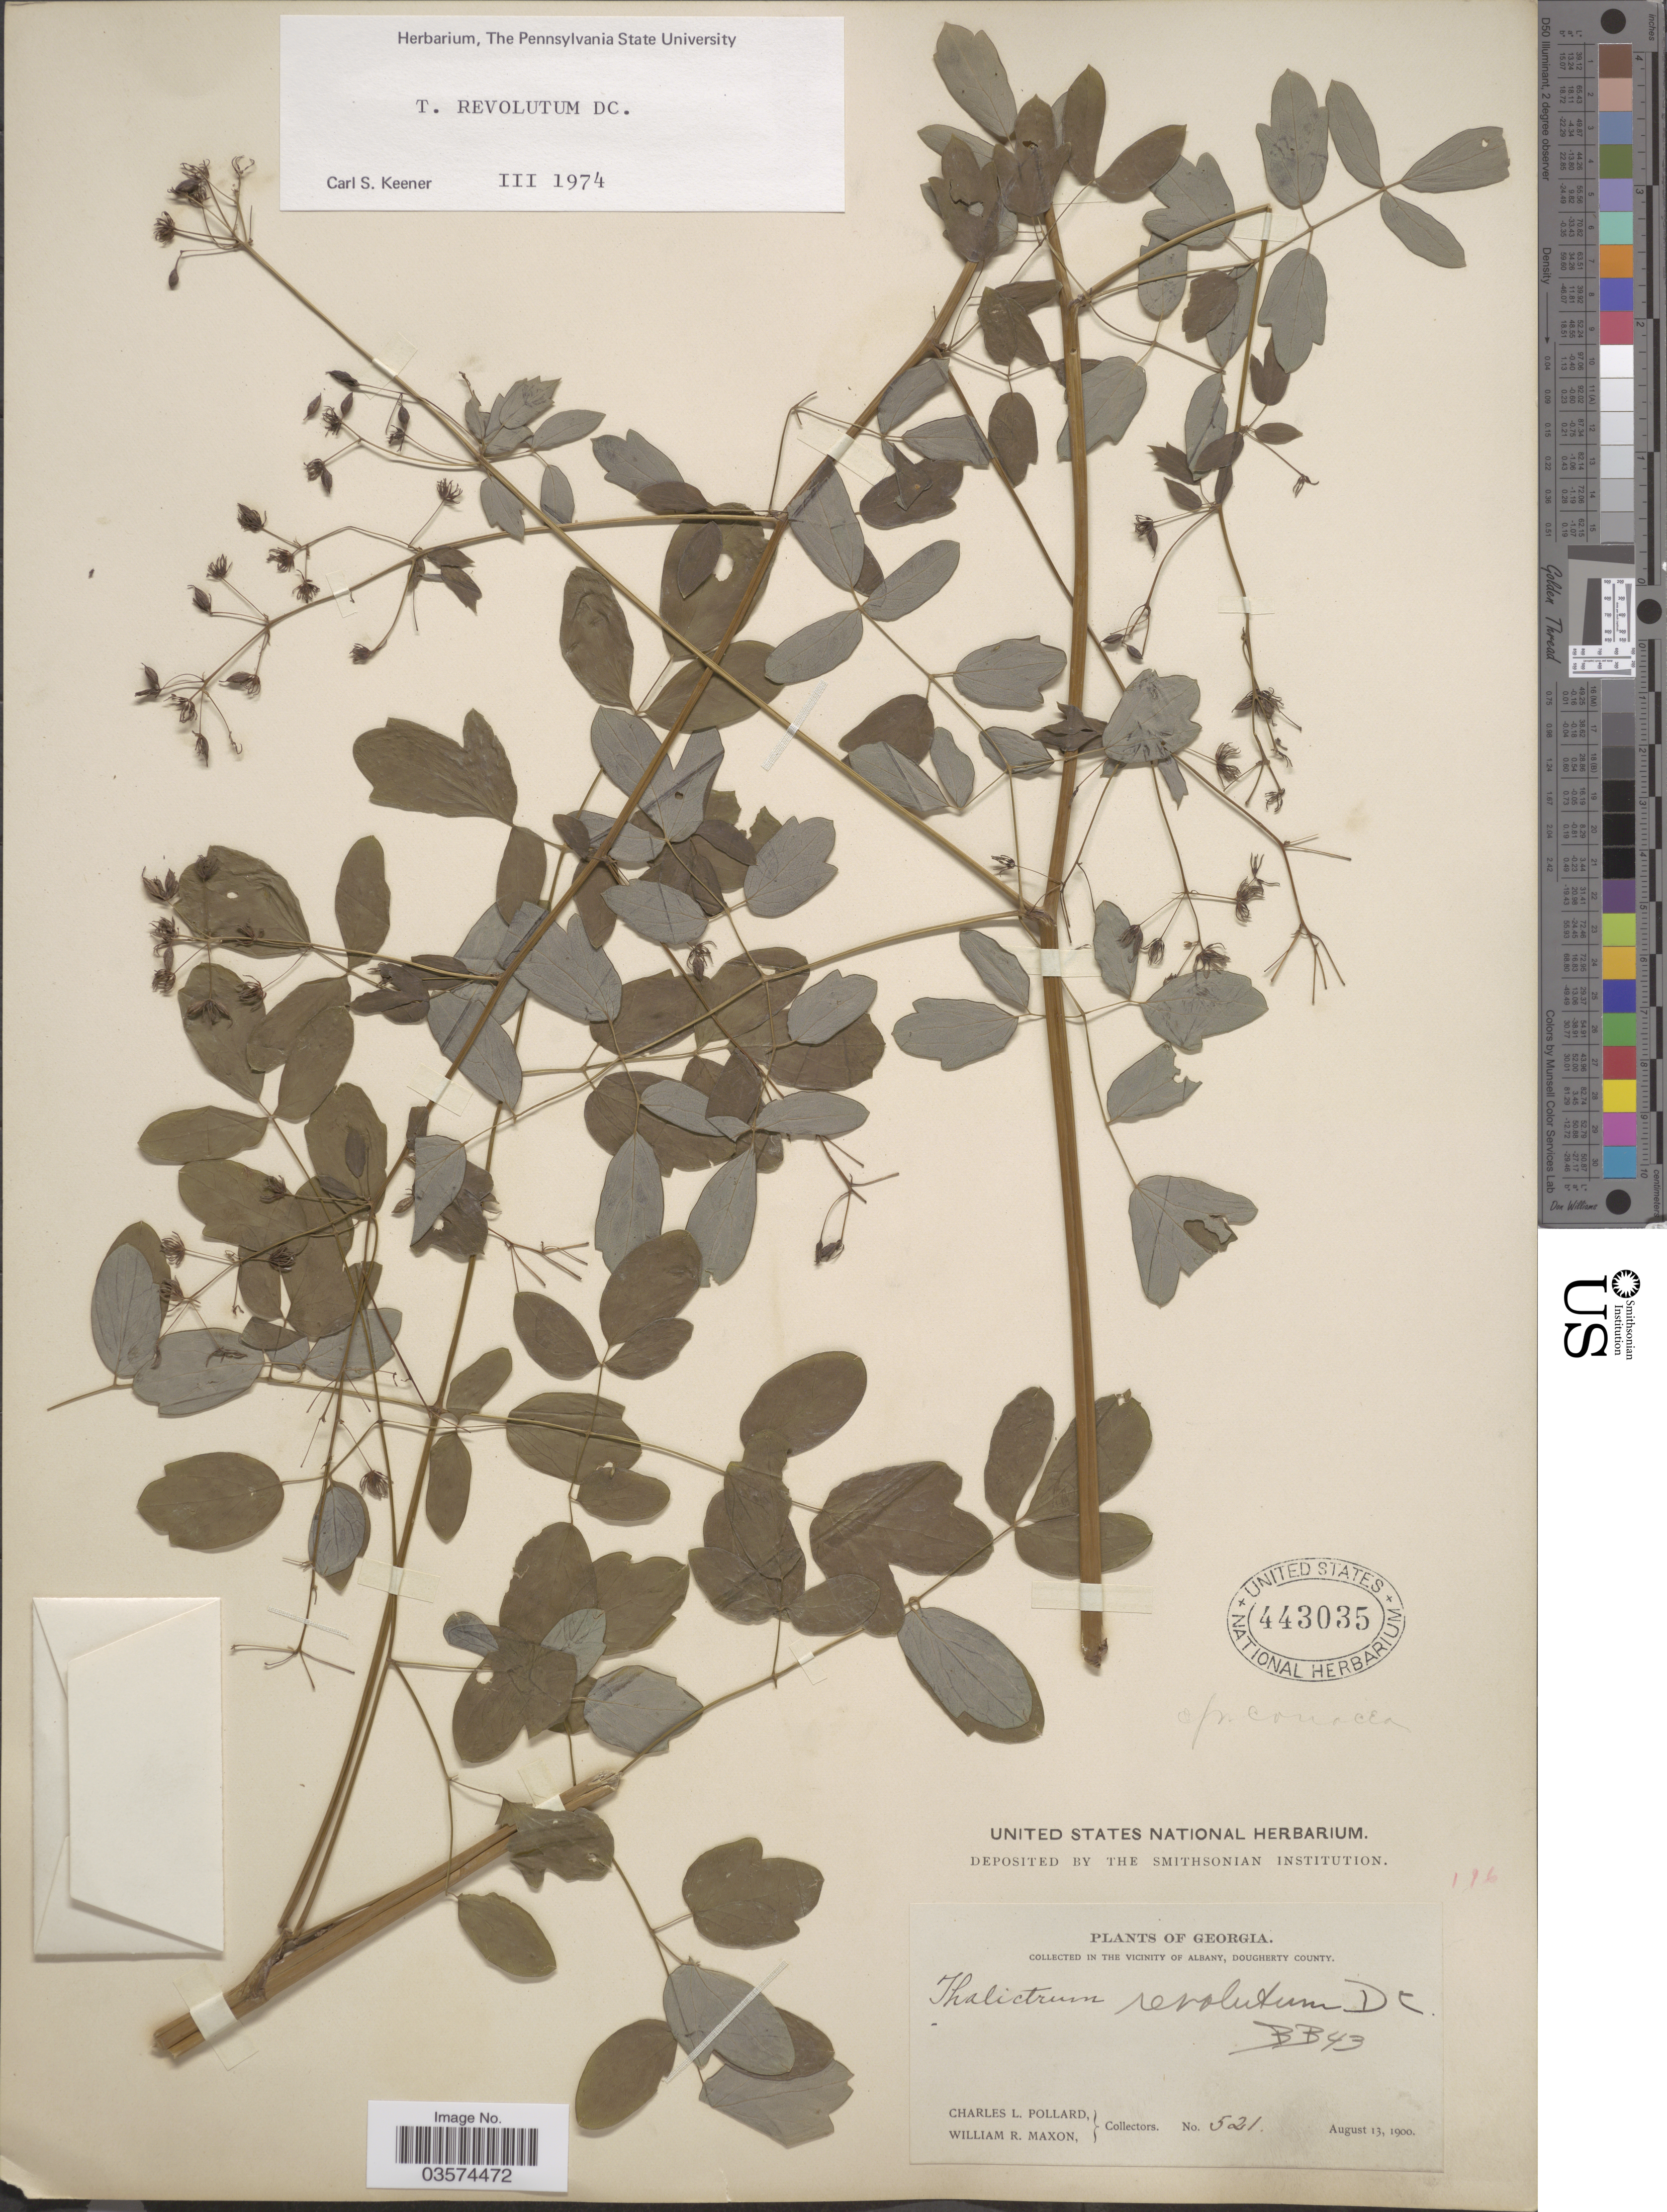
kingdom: Plantae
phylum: Tracheophyta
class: Magnoliopsida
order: Ranunculales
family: Ranunculaceae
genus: Thalictrum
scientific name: Thalictrum amphibolum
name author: Greene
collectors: C. L. Pollard & W. R. Maxon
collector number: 521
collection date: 1900-08-13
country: United States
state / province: Georgia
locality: In the vicinity of Albany, Dougherty County.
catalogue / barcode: US 443035